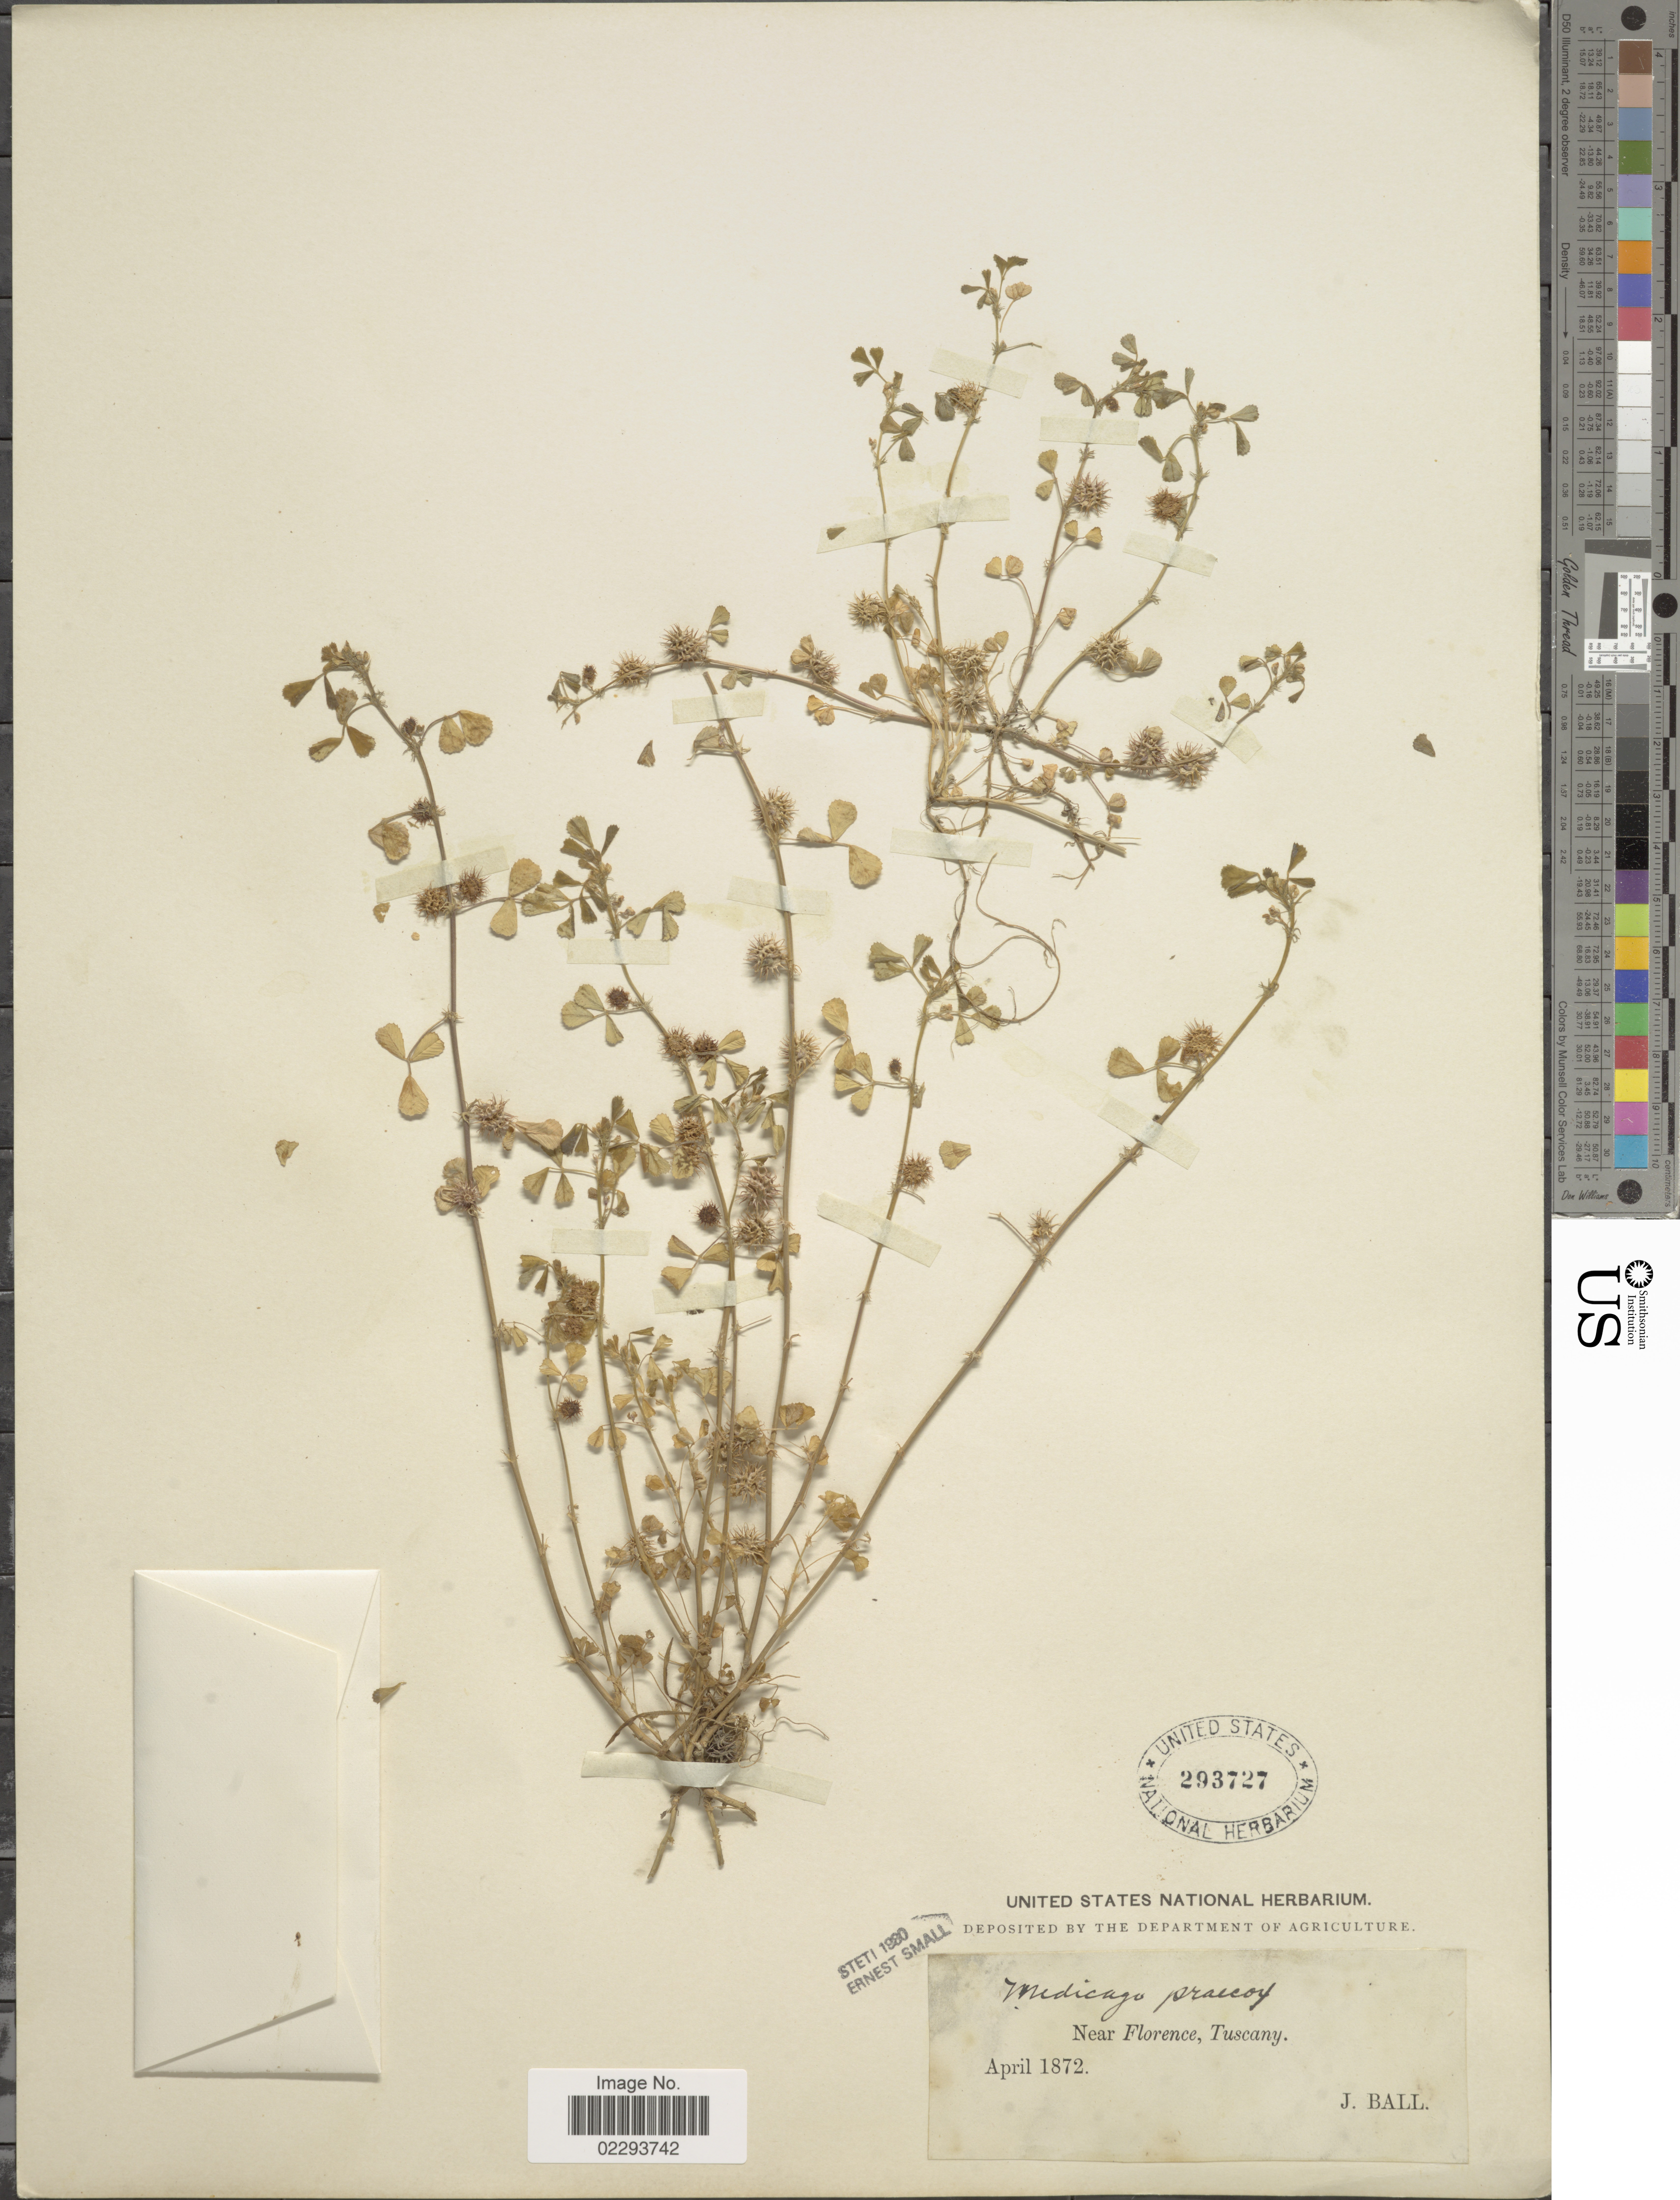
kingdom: Plantae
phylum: Tracheophyta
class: Magnoliopsida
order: Fabales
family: Fabaceae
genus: Medicago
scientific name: Medicago praecox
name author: DC.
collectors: J. Ball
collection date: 1872-04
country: Italy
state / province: Tuscany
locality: Near Florence, Tuscany,.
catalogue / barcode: US 293727